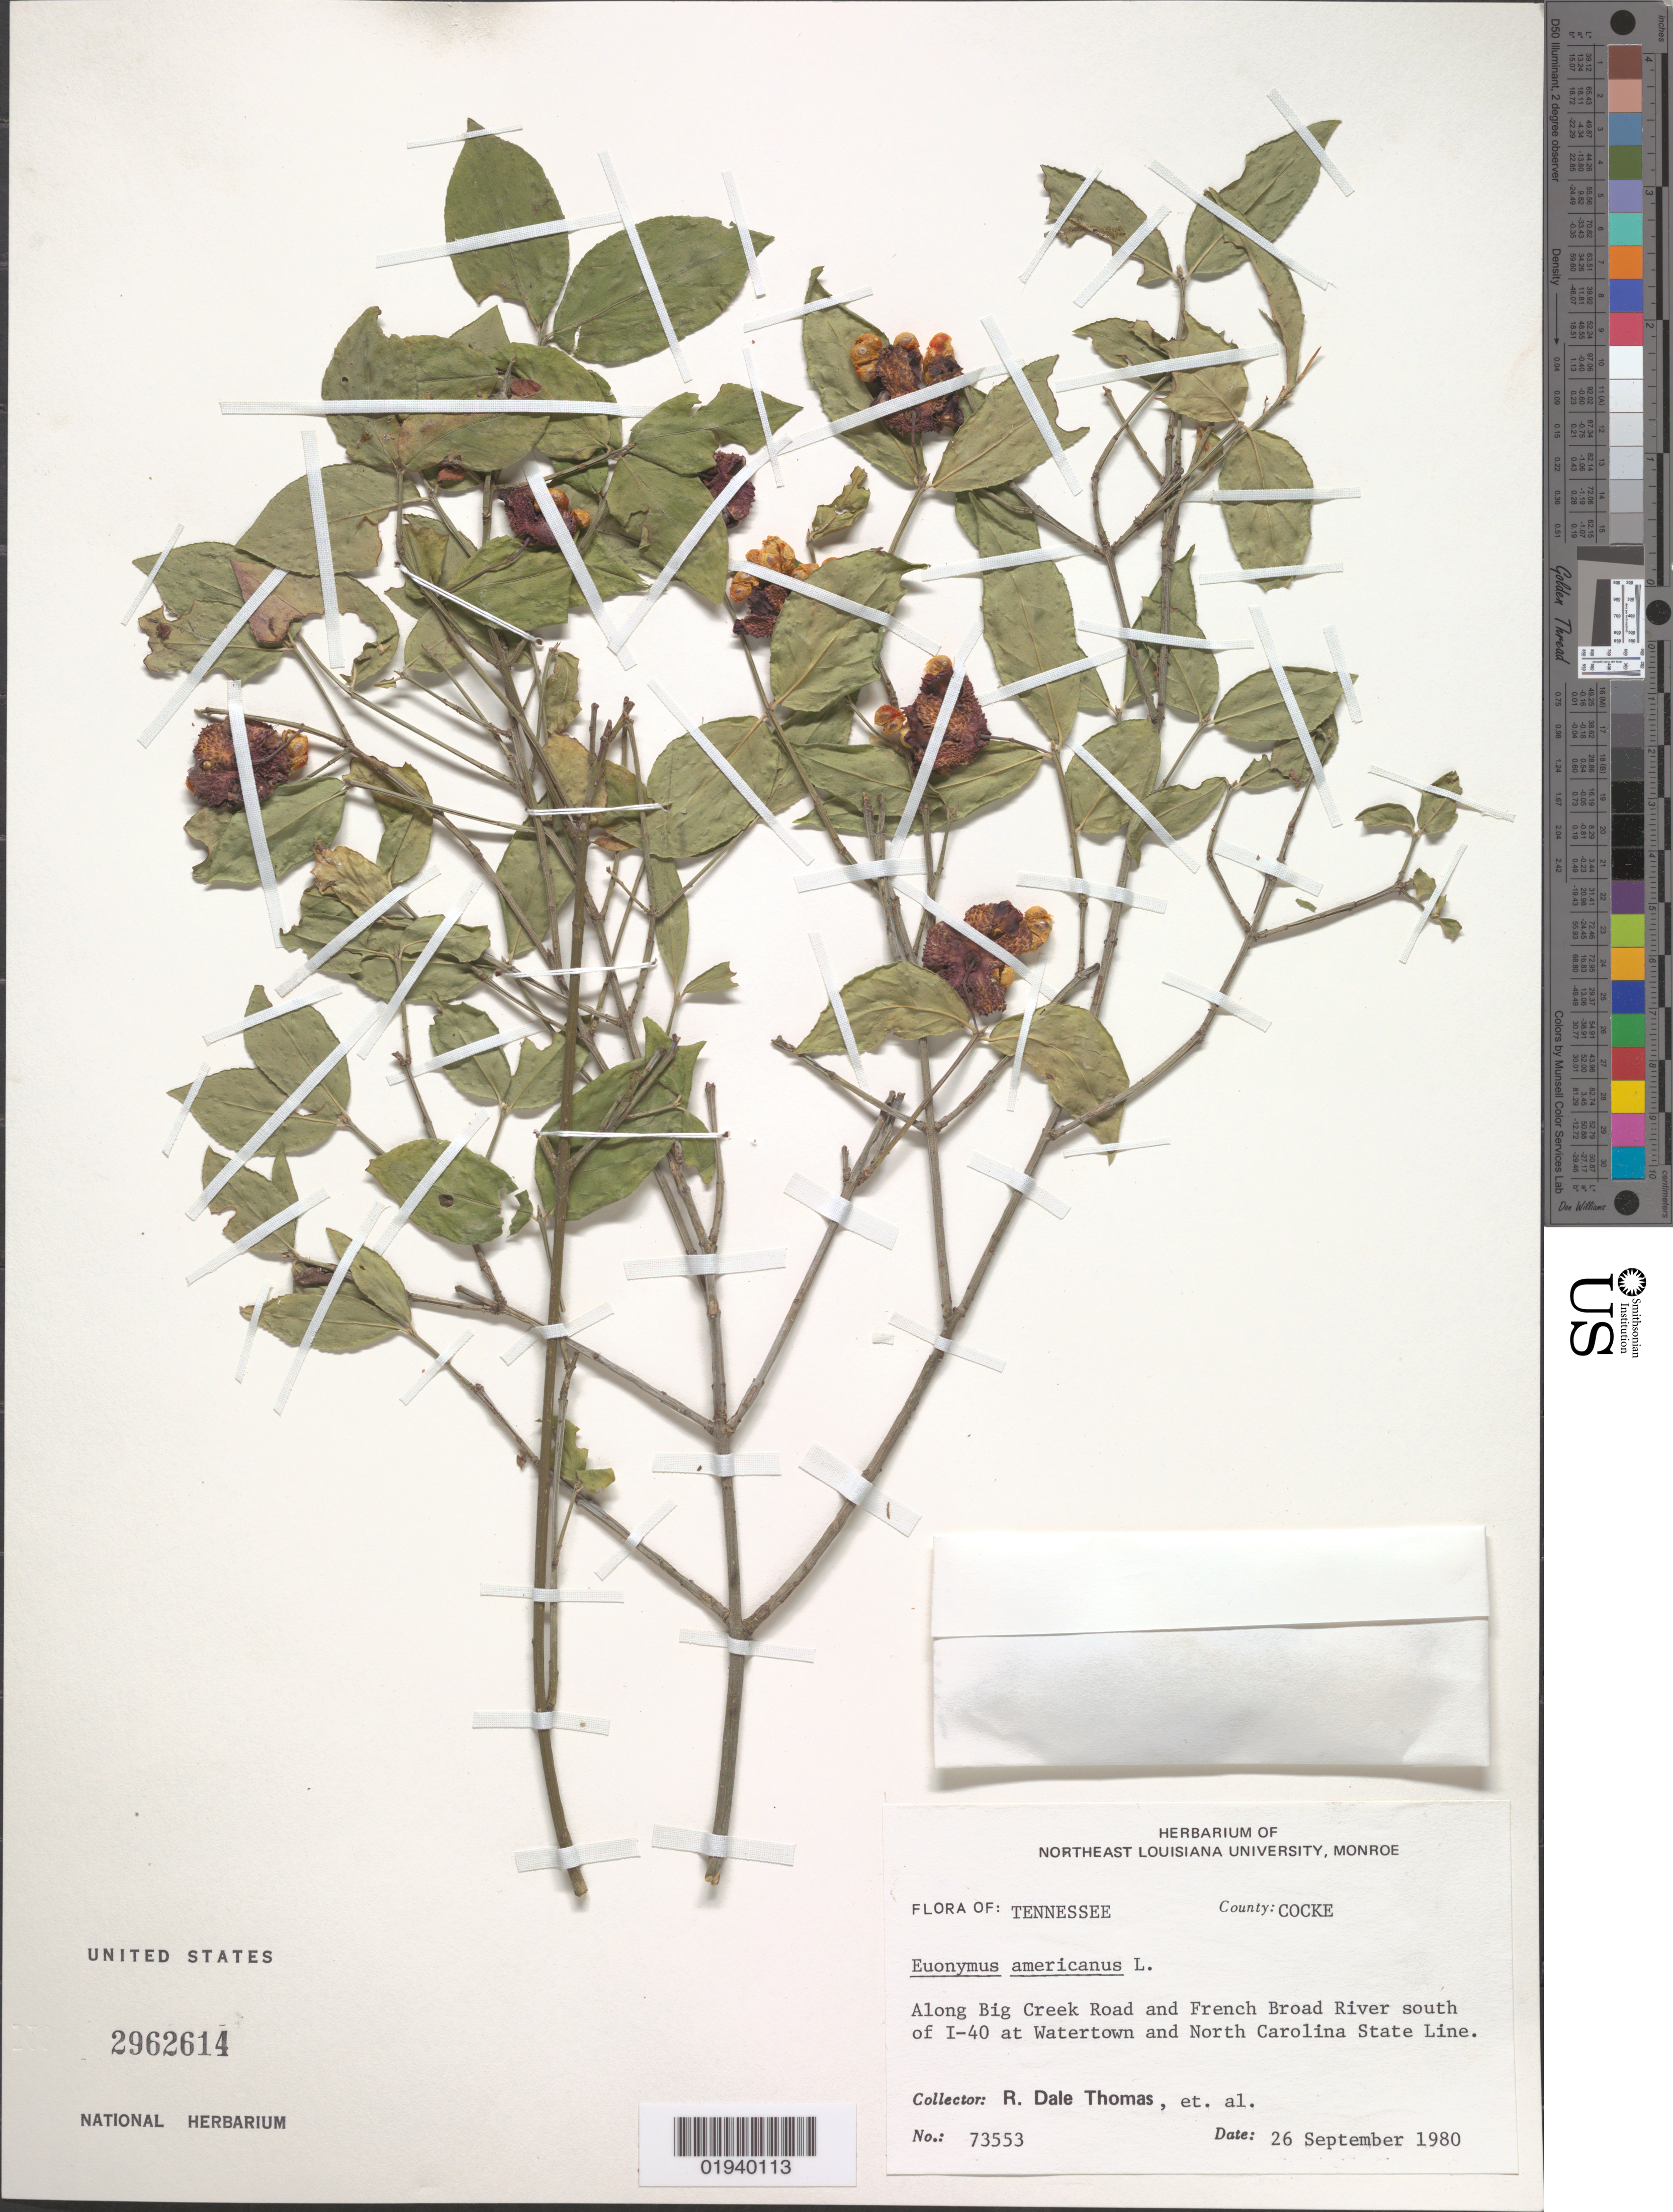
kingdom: Plantae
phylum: Tracheophyta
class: Magnoliopsida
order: Celastrales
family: Celastraceae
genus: Euonymus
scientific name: Euonymus americanus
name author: L.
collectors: R. Thomas et al.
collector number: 73553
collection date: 1980-09-26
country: United States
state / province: Tennessee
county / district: Cocke County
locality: Big Creek Road and French Broad River south of I-40 at Watertown and North Carolina State Line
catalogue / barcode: US 2962614